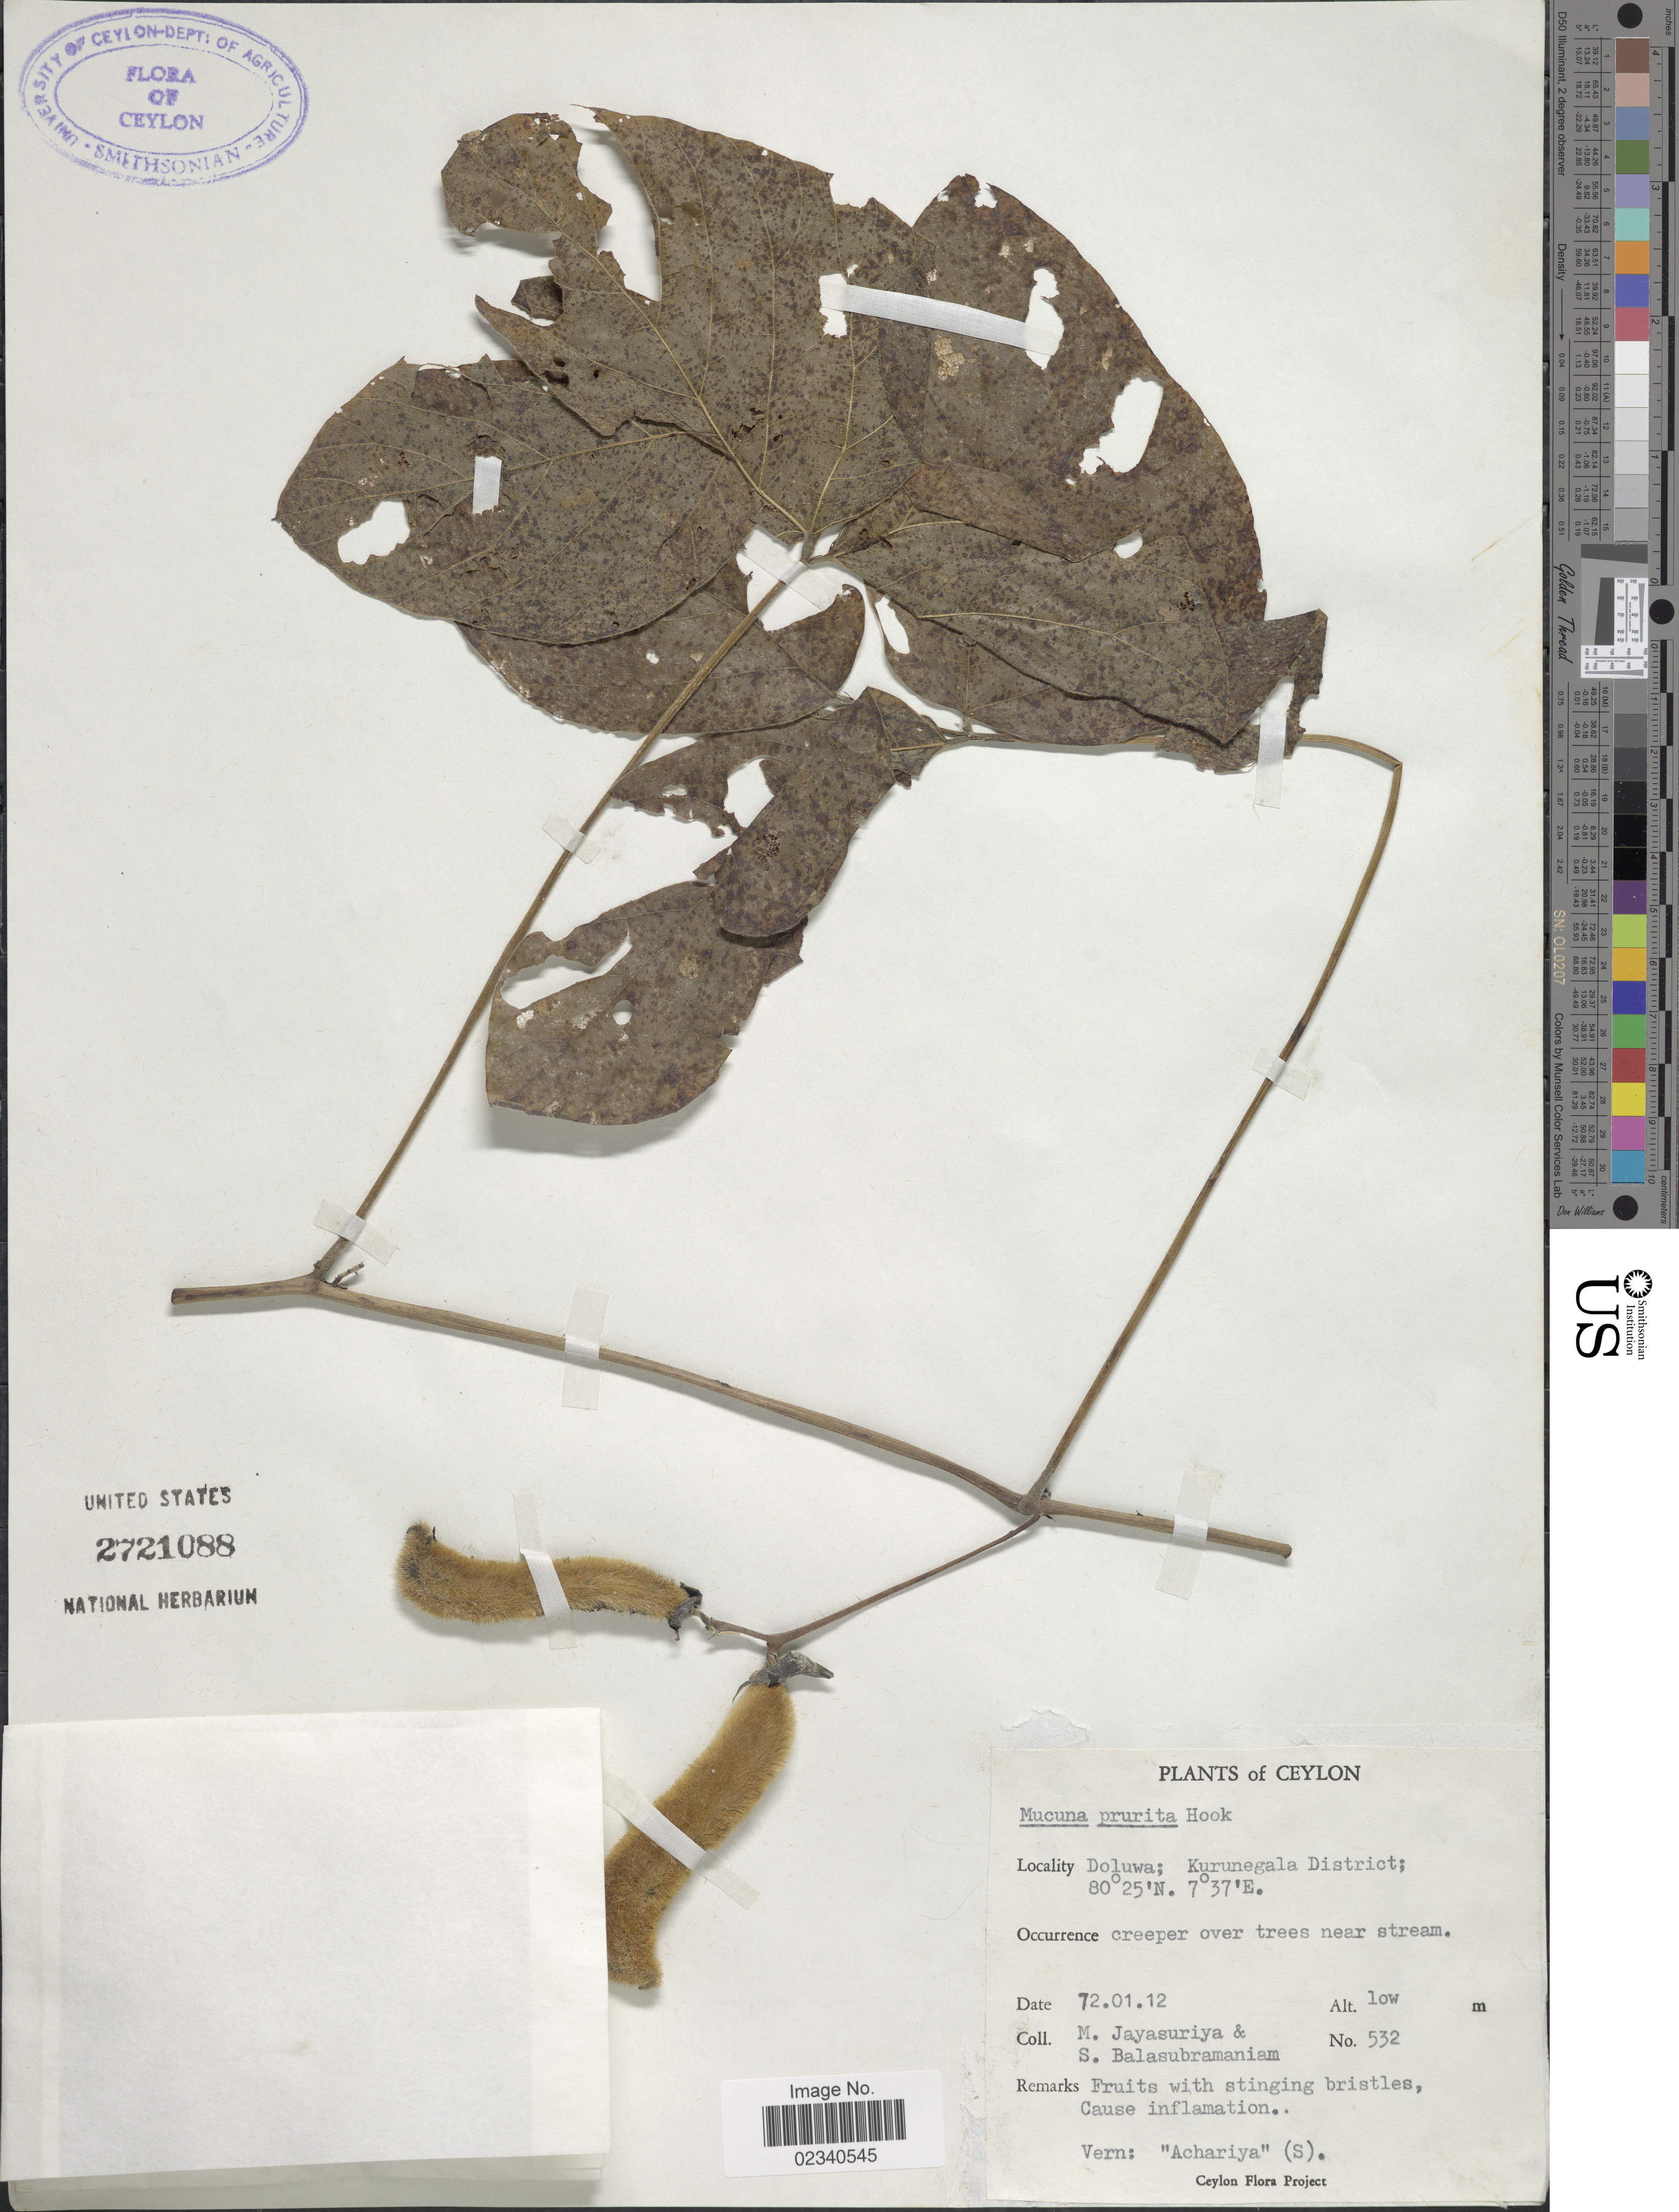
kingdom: Plantae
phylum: Tracheophyta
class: Magnoliopsida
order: Fabales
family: Fabaceae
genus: Mucuna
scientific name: Mucuna prurita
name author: Wight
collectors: A. H. Jayasuriya & S. Balasubramaniam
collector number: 532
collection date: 1972-01-12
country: Sri Lanka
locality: Ceylon. Doluwa; Kurunegala District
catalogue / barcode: US 2721088